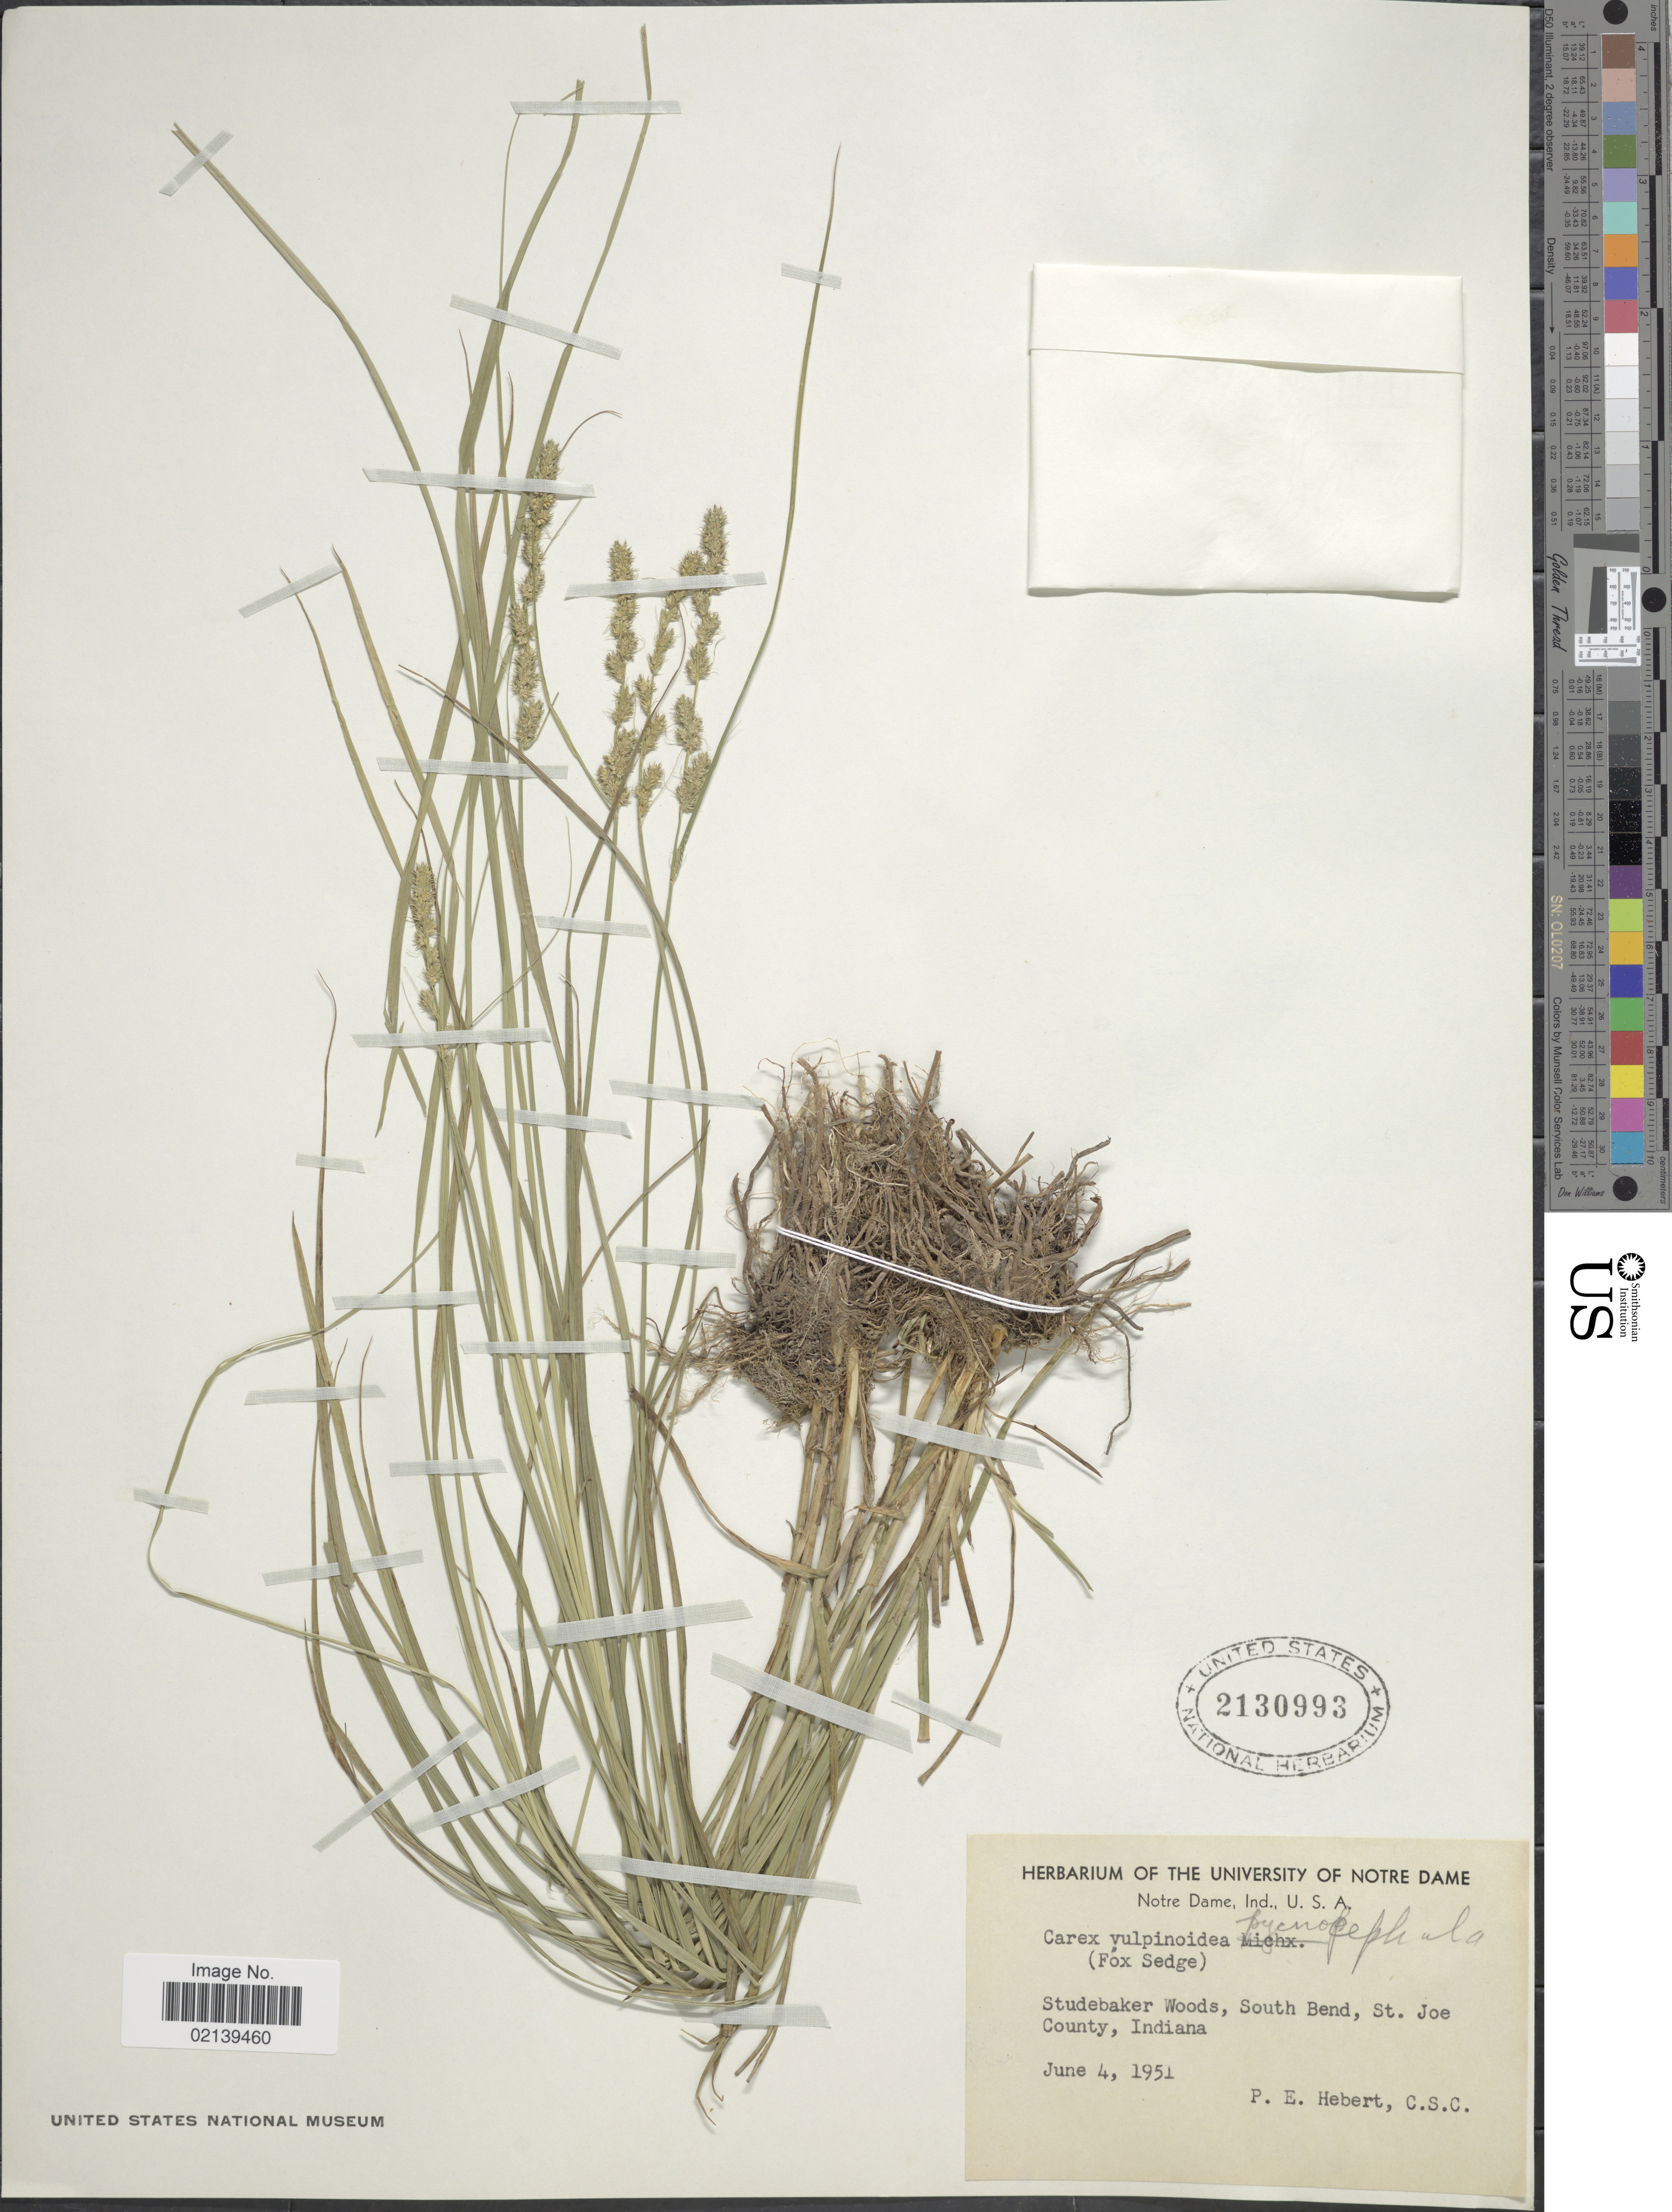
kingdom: Plantae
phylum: Tracheophyta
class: Liliopsida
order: Poales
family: Cyperaceae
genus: Carex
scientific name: Carex vulpinoidea Michx.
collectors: P. Hebert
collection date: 1951-06-04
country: United States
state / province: Indiana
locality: Notre Dame, Studebaker Woods, South Bend, St. Joe County,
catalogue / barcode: US 2130993